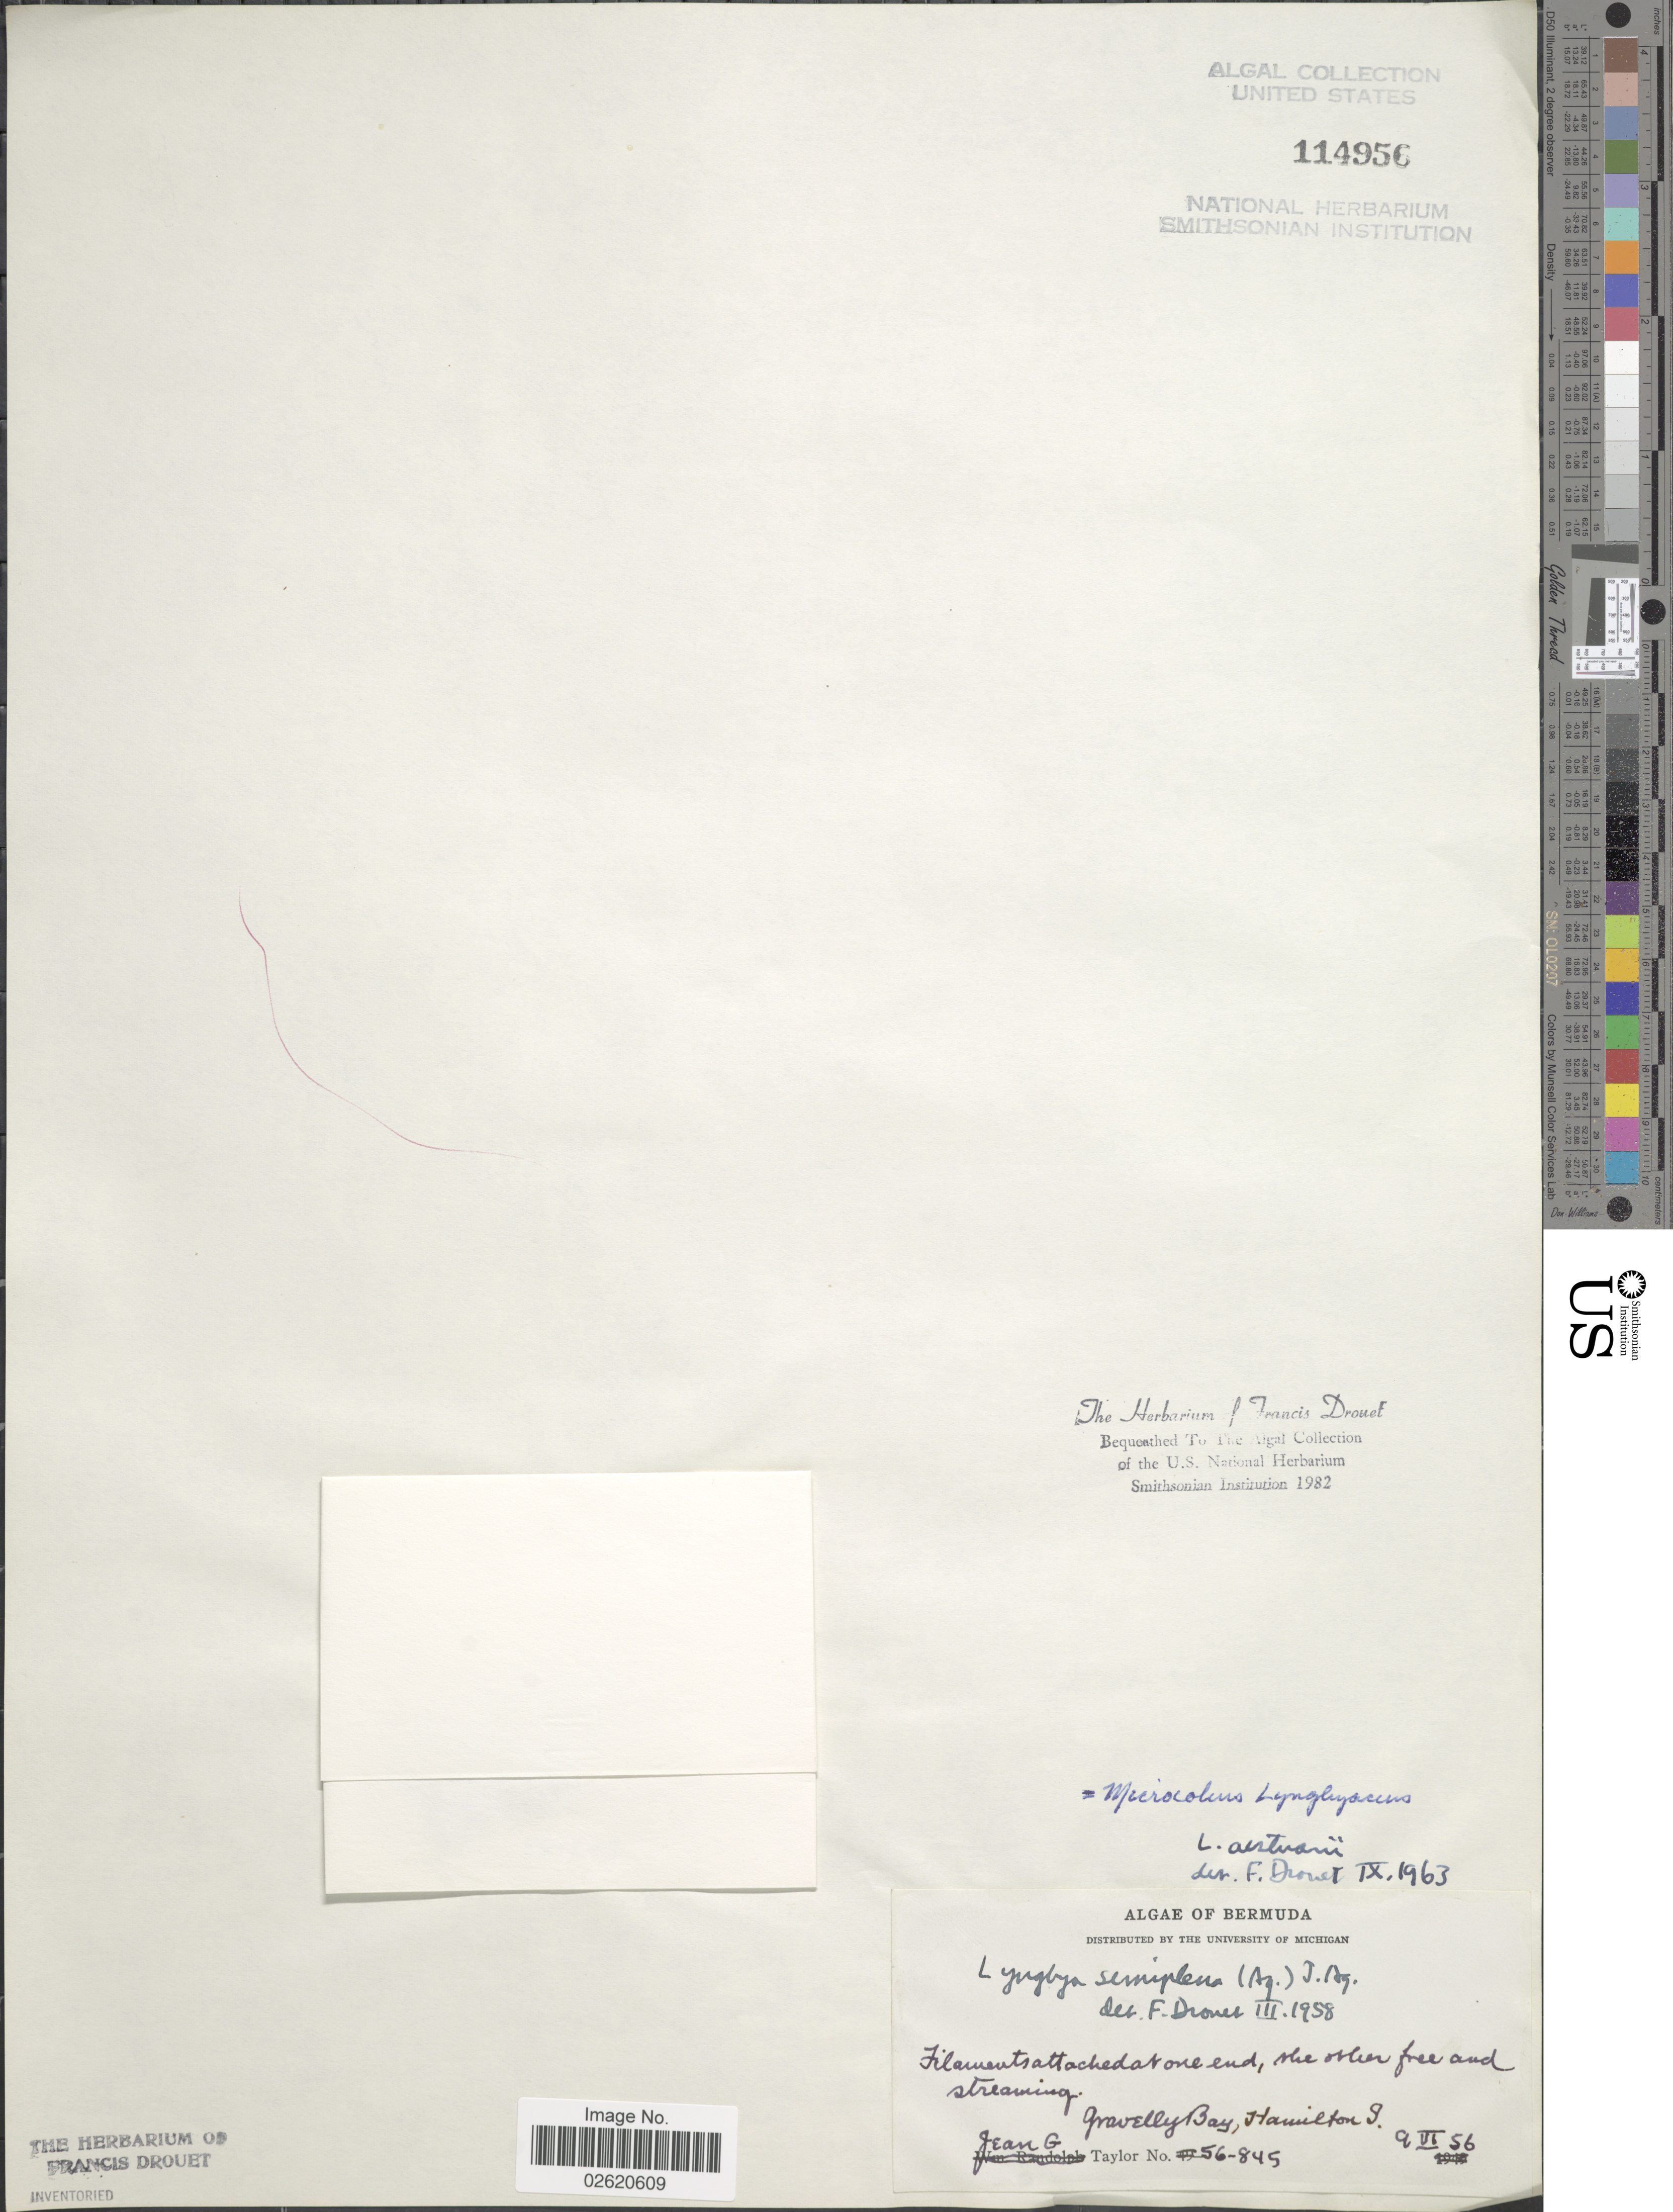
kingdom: Bacteria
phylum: Cyanobacteria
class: Cyanobacteriia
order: Cyanobacteriales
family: Microcoleaceae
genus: Microcoleus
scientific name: Microcoleus lyngbyaceus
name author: Kütz. ex Forti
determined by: Drouet, F. E.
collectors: J. G. Taylor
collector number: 56-845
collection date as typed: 09 Jun 1956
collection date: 1956-06-09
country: Bermuda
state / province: Smithʼs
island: Bermuda Island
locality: Gravelly Bay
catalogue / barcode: US 114956